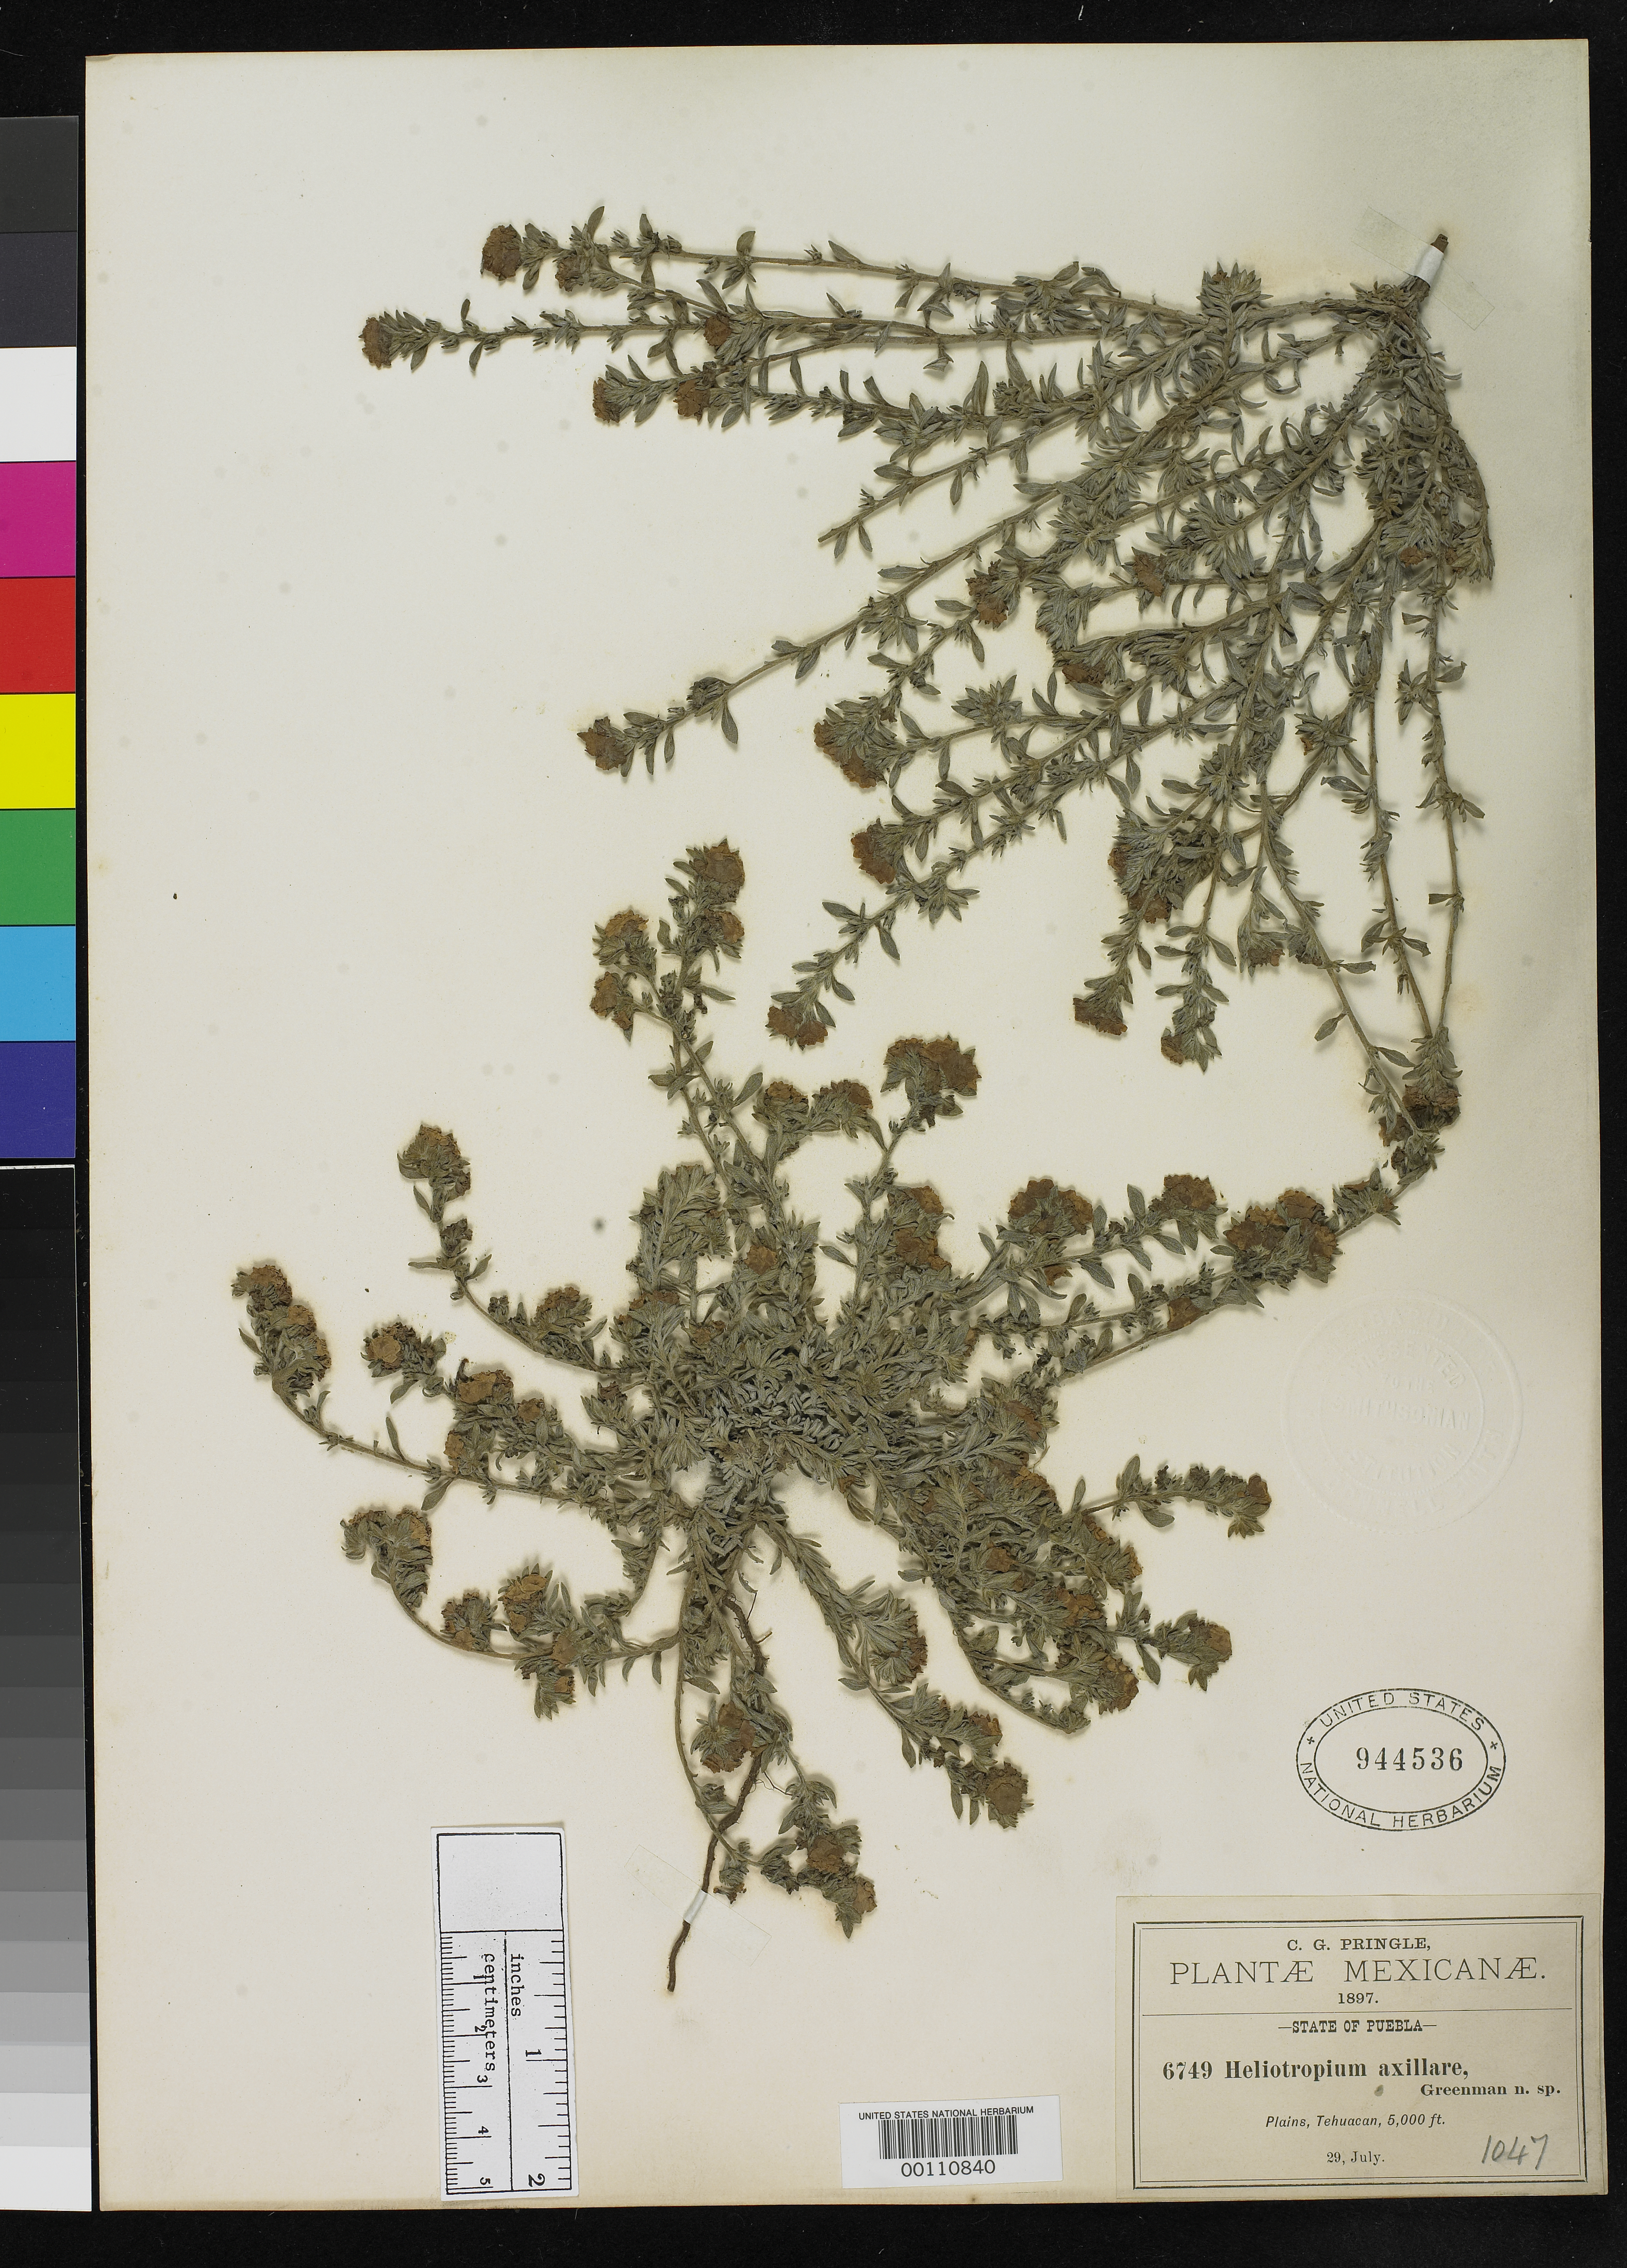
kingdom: Plantae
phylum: Tracheophyta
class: Magnoliopsida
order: Boraginales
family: Heliotropiaceae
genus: Heliotropium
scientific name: Heliotropium axillare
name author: Greenm.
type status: Isotype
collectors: C. G. Pringle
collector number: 6749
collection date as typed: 29 Jul 1897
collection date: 1897-07-29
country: Mexico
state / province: Puebla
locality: Plains, Tehuacan.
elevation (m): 1540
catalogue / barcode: US 944536